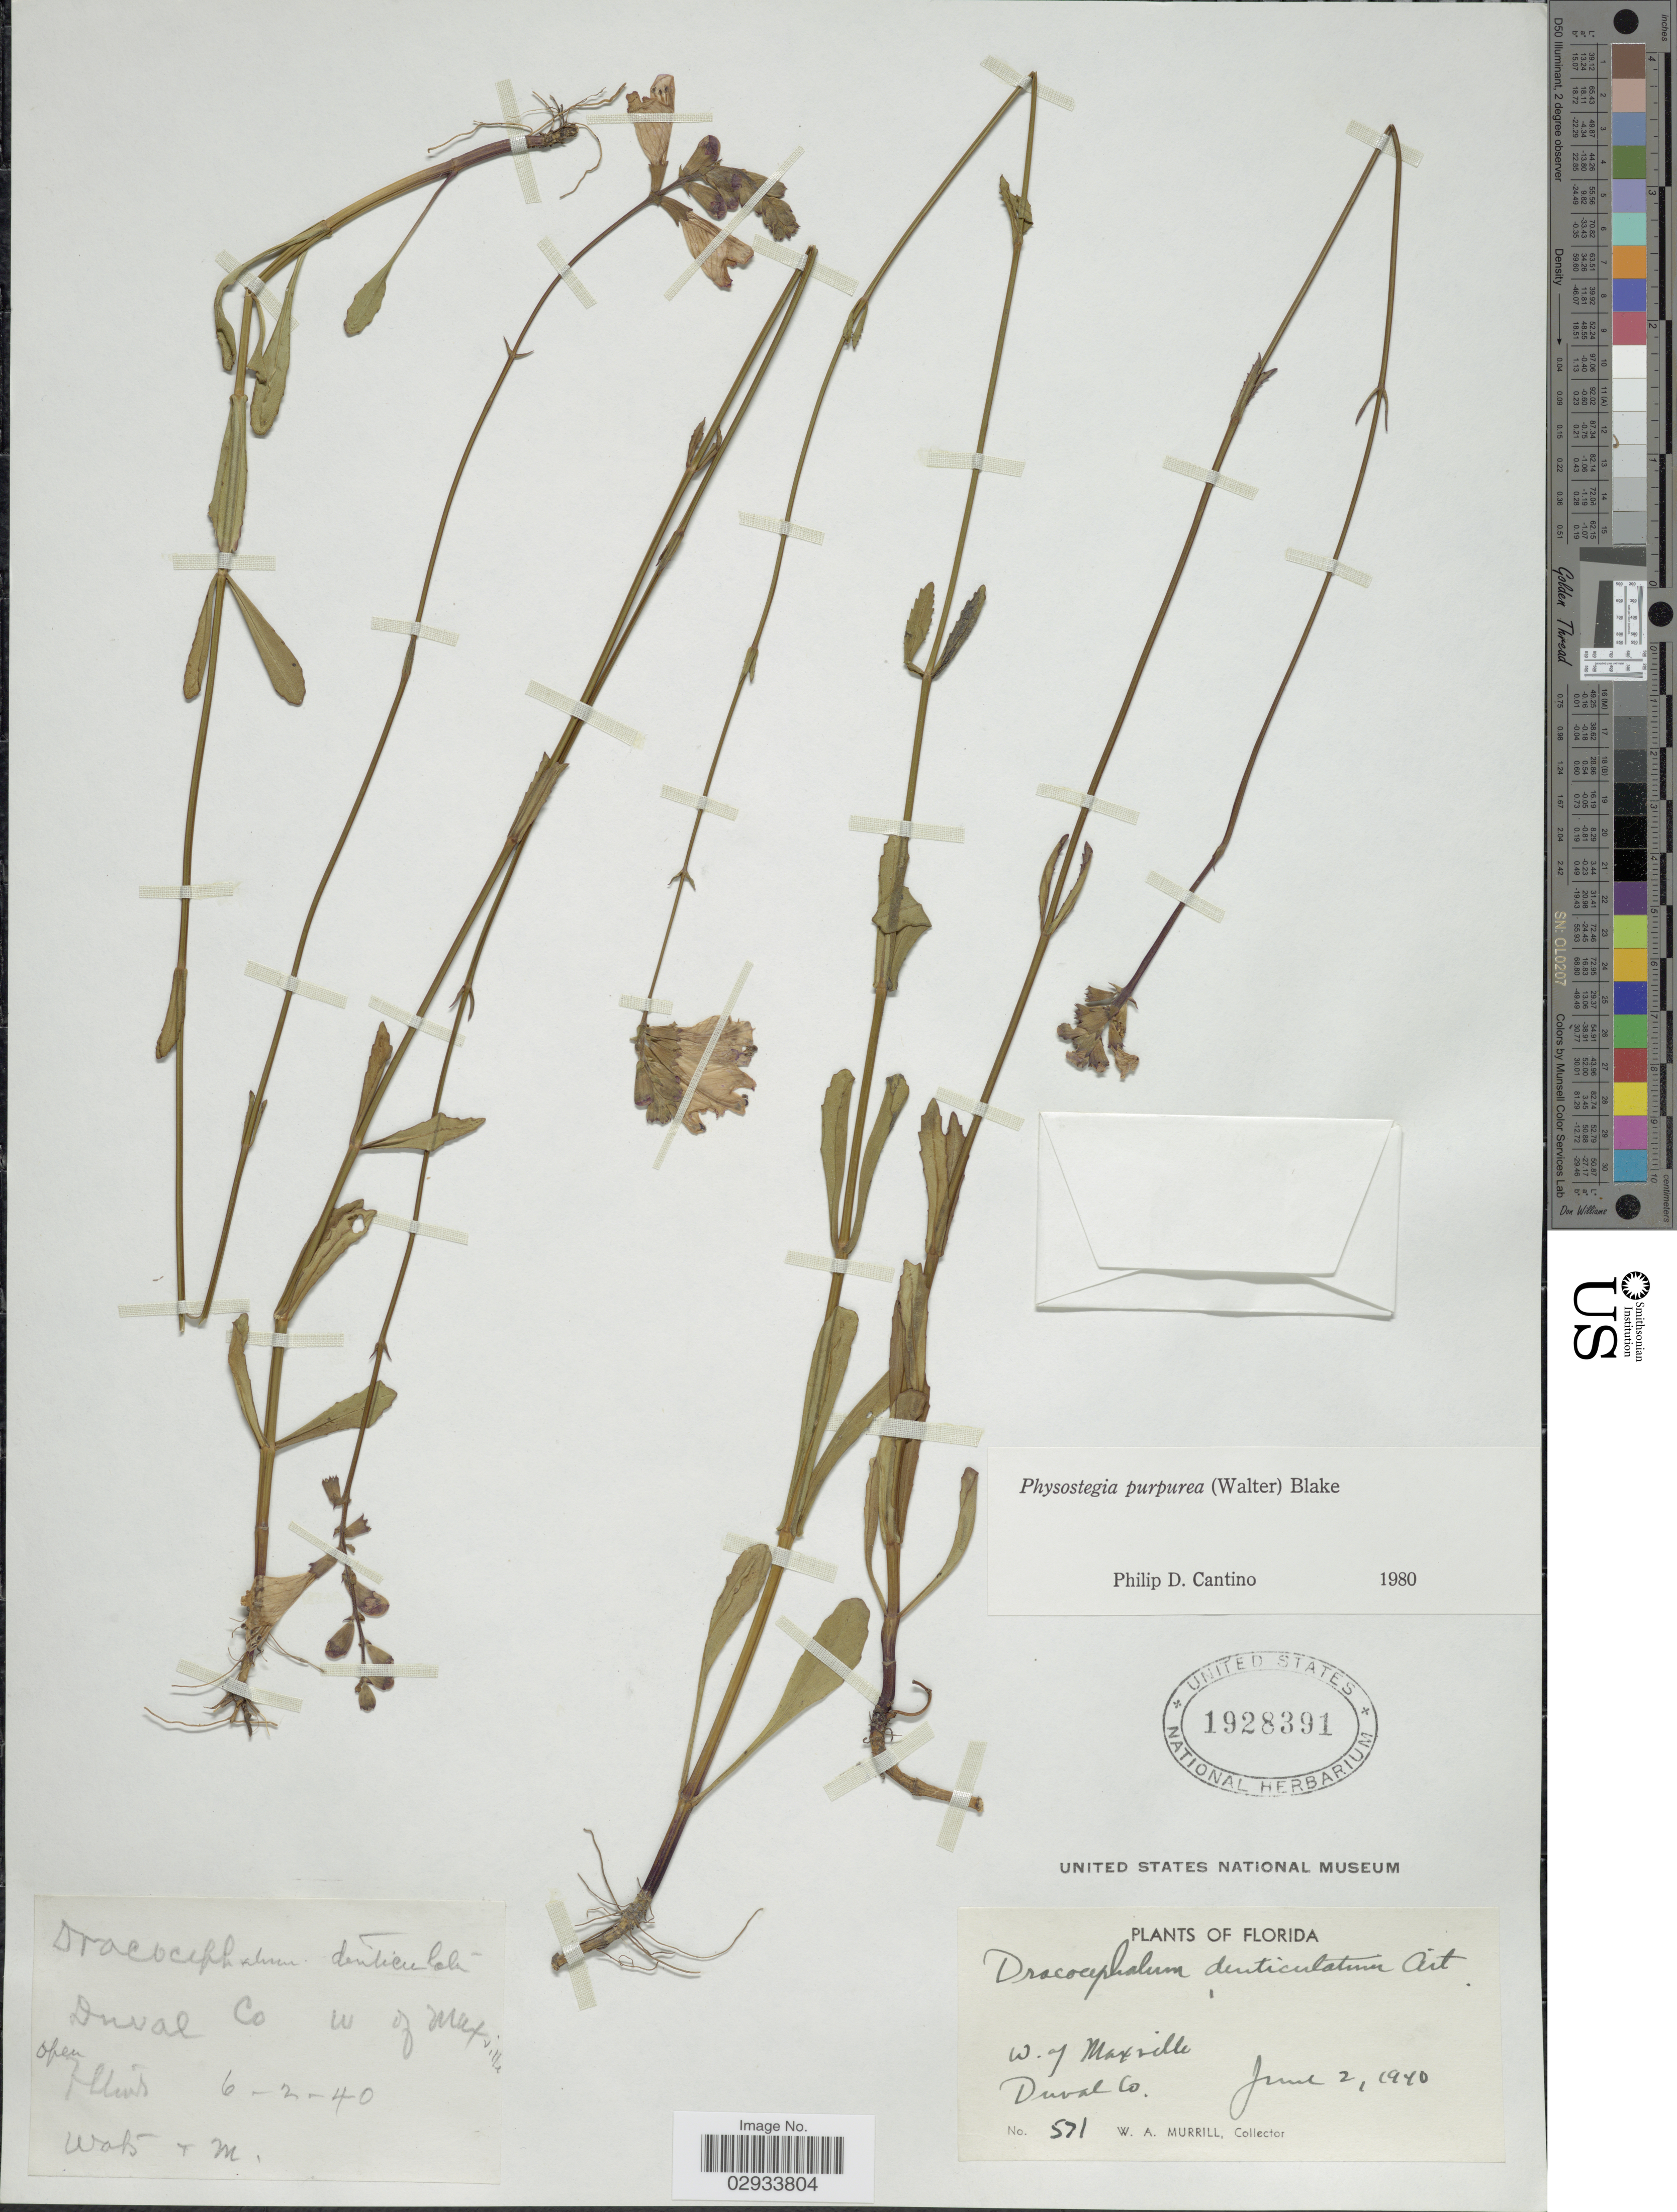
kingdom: Plantae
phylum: Tracheophyta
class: Magnoliopsida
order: Lamiales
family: Lamiaceae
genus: Physostegia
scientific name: Physostegia purpurea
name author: (Walter) Blake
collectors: W. A. Murrill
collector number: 571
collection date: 1940-06-02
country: United States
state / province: Florida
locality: W. of Maxville, Duval Co.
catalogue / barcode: US 1928391